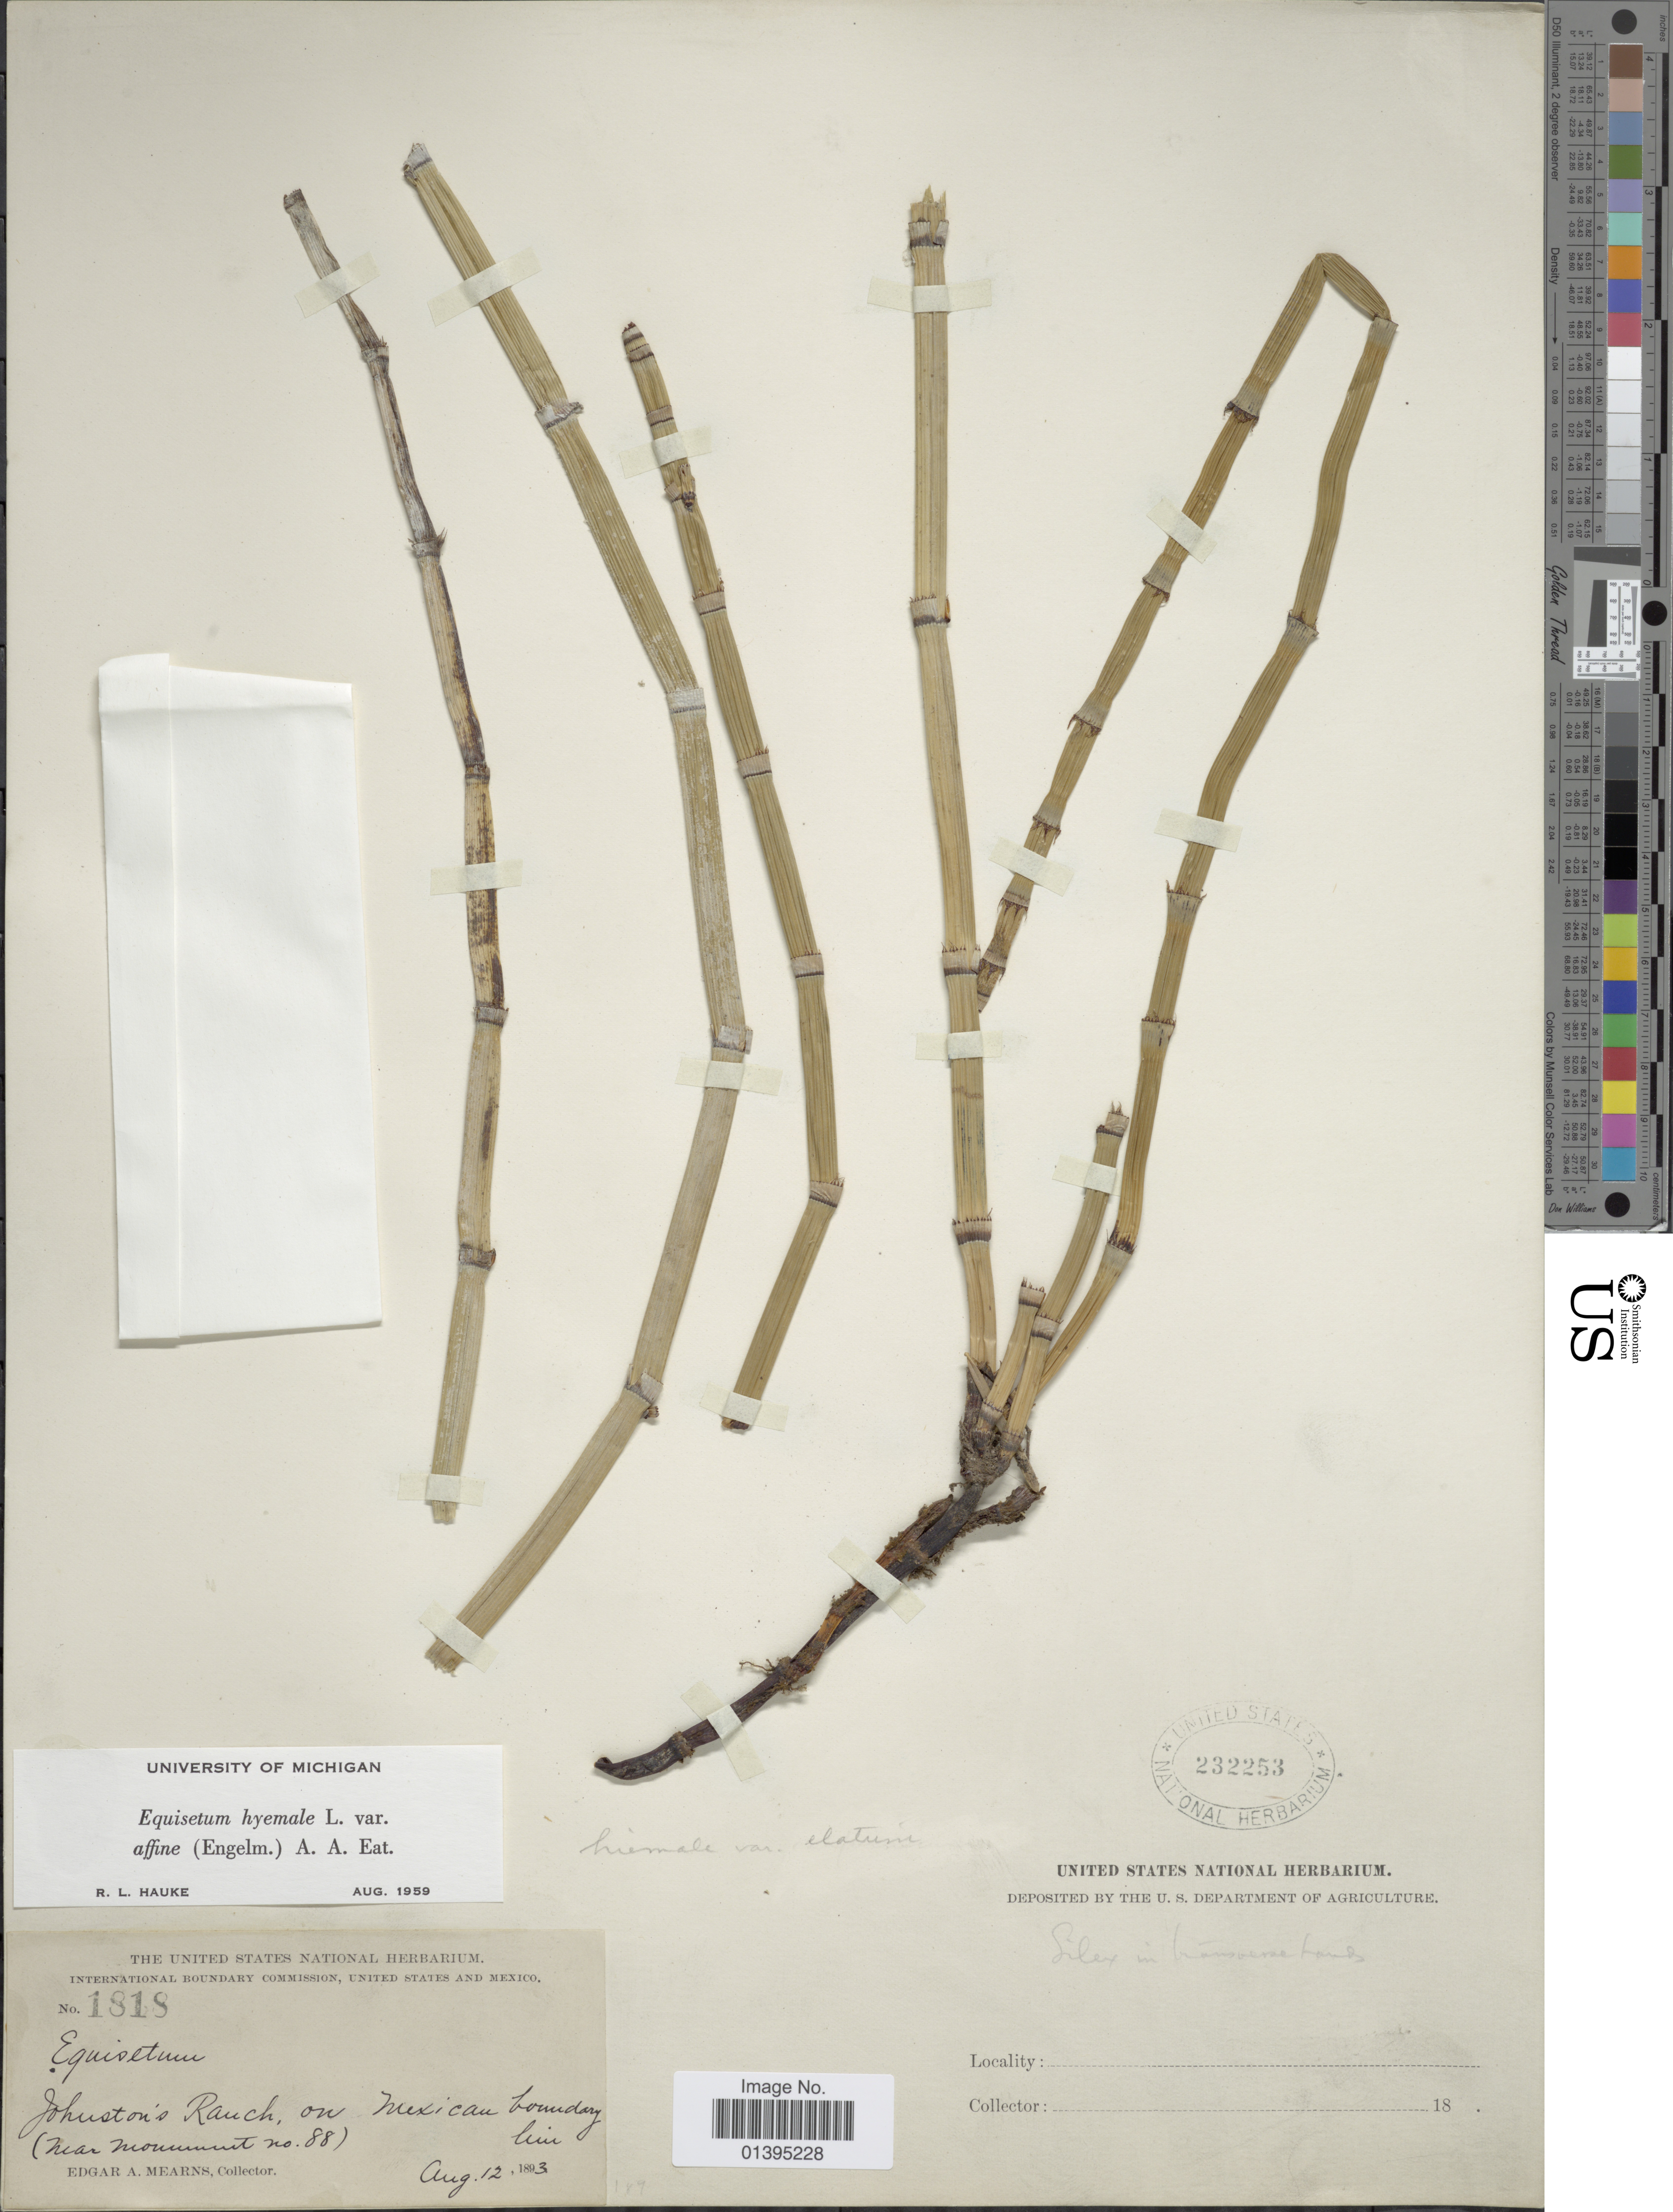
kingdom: Plantae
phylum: Tracheophyta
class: Polypodiopsida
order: Equisetales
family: Equisetaceae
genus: Equisetum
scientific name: Equisetum hyemale var. affine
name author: (Engelm.) A.A. Eaton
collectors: E. A. Mearns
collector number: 1818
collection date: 1893-08-12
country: United States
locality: Johnston's Ranch, on Mexican boundary line (near Monument no. 88)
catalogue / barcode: US 232253